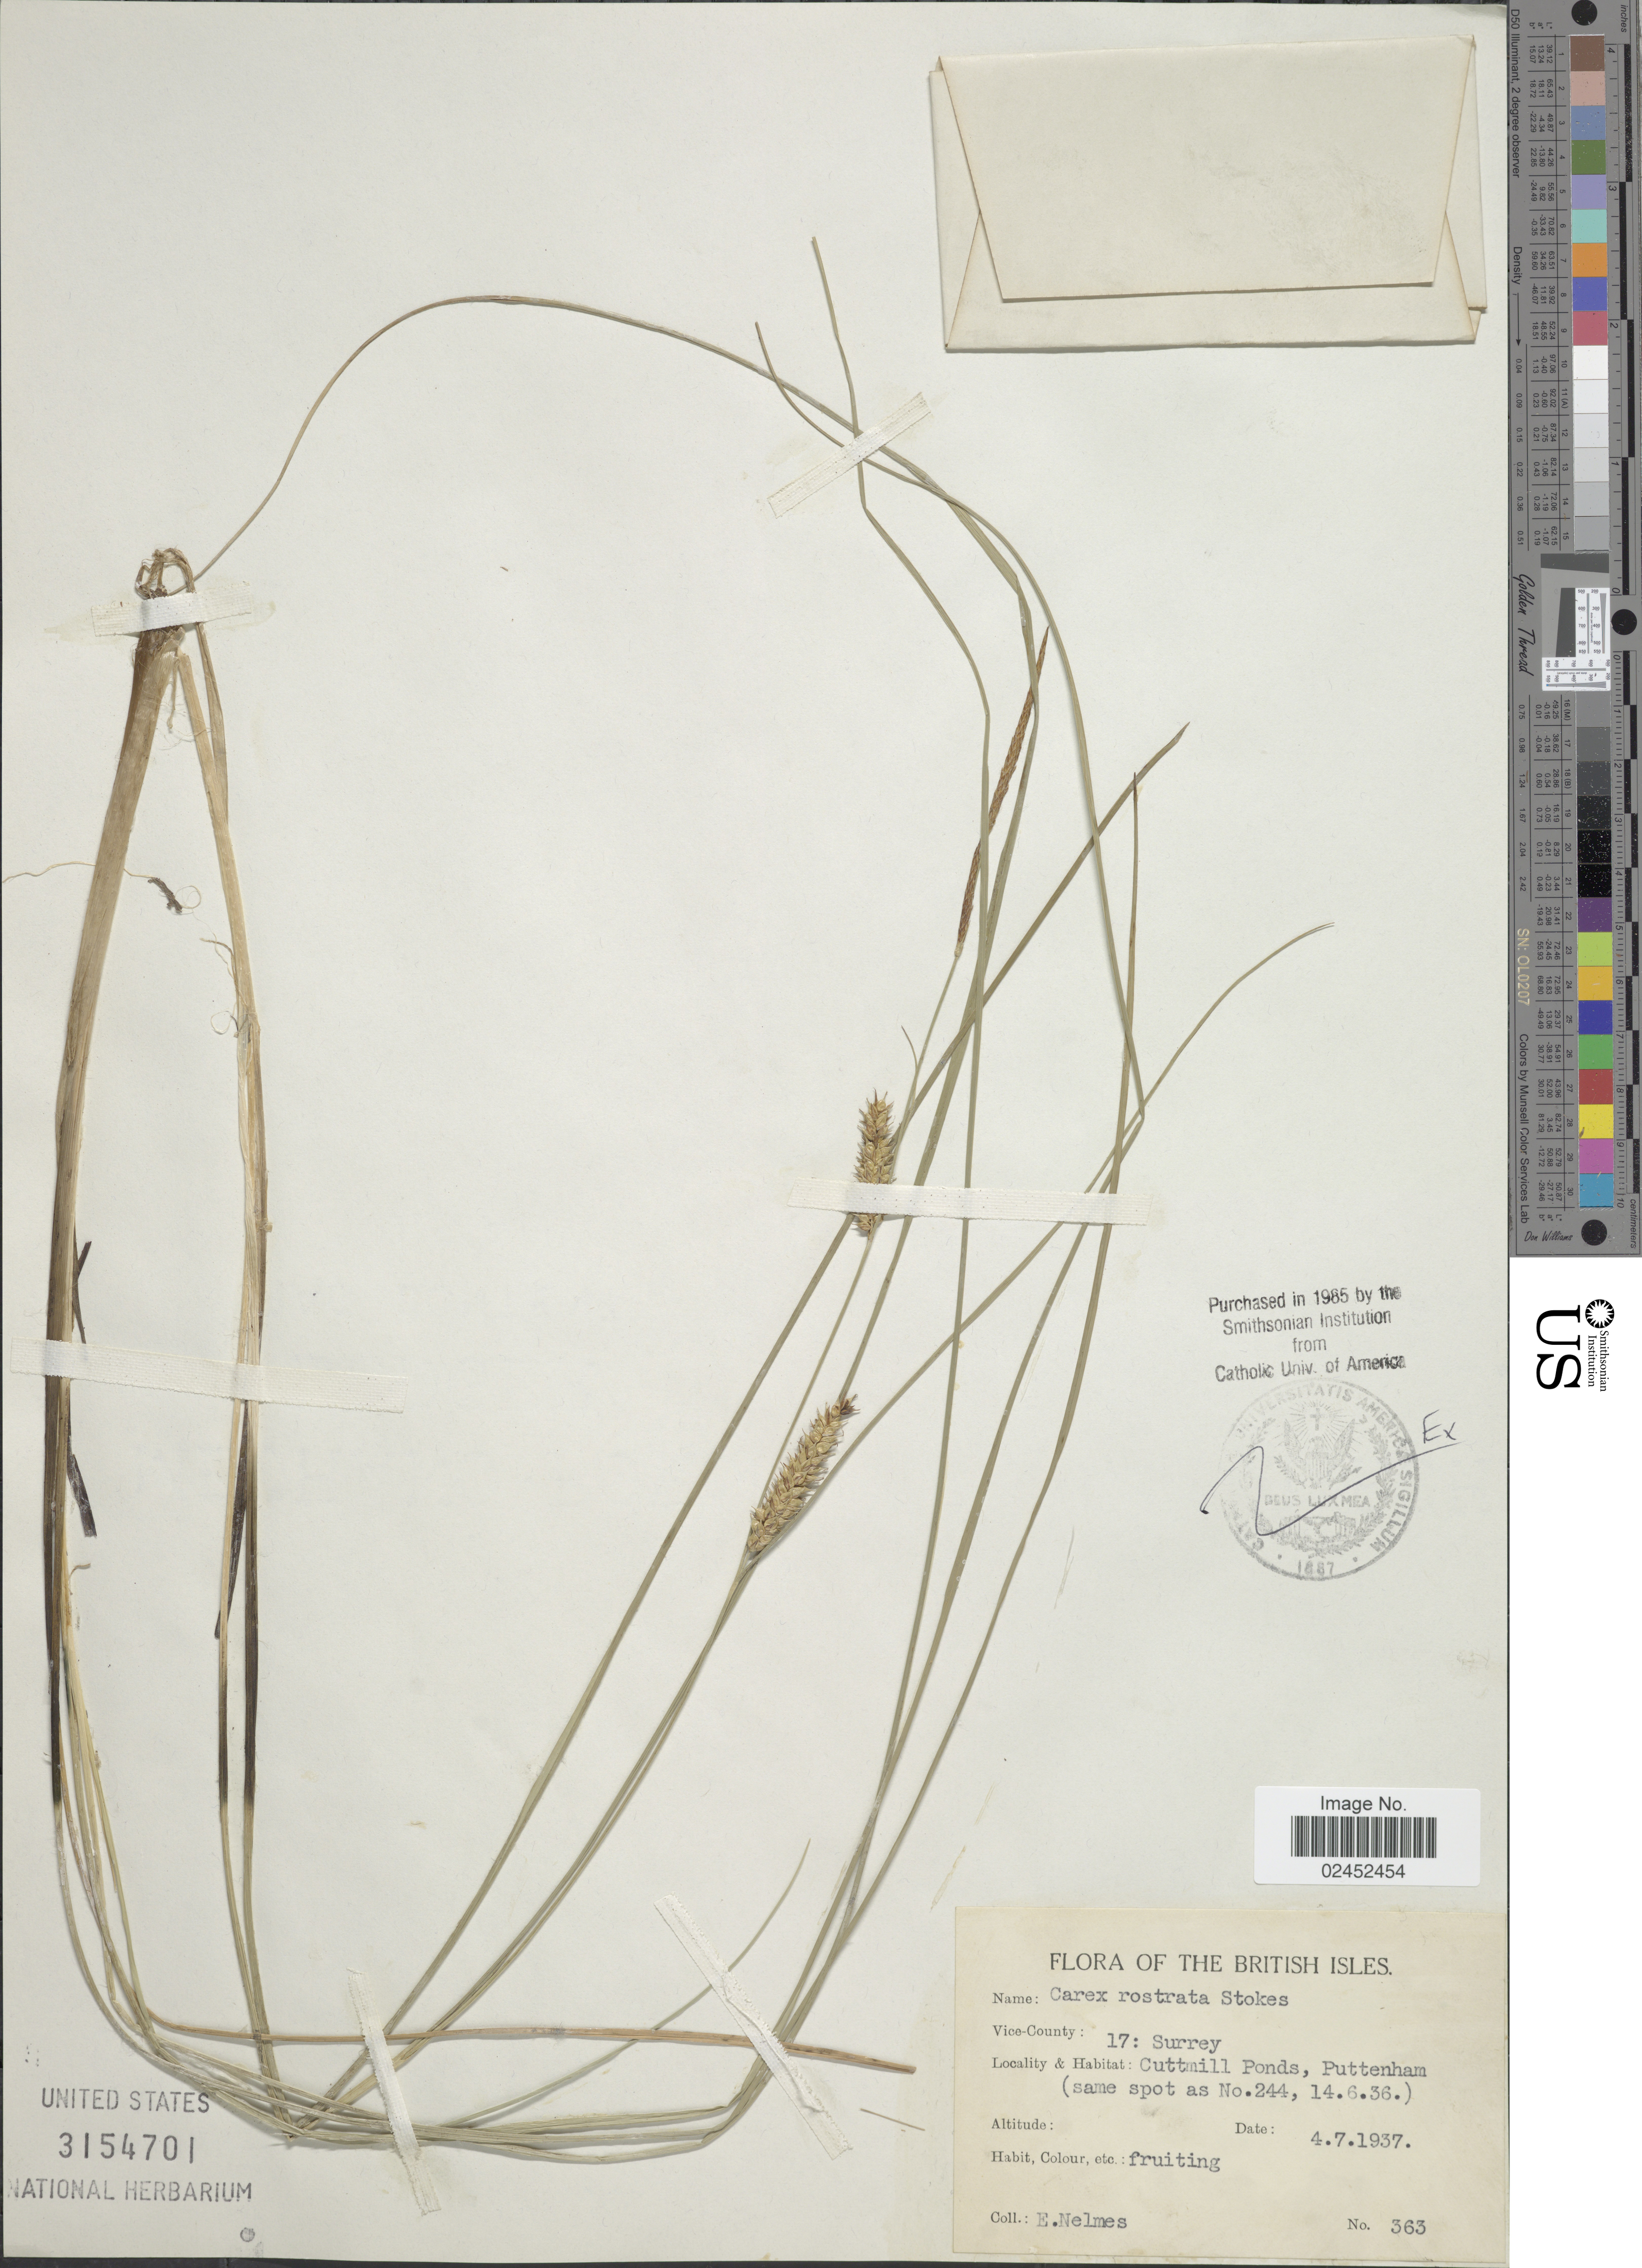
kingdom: Plantae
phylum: Tracheophyta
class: Liliopsida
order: Poales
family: Cyperaceae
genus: Carex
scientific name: Carex rostrata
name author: Stokes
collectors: E. Nelmes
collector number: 363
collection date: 1937-07-04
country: United Kingdom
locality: British Isles, Vice-County: 17: Surrey, Cuttmill Ponds, Puttenham (same spot as No. 244).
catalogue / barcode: US 3154701